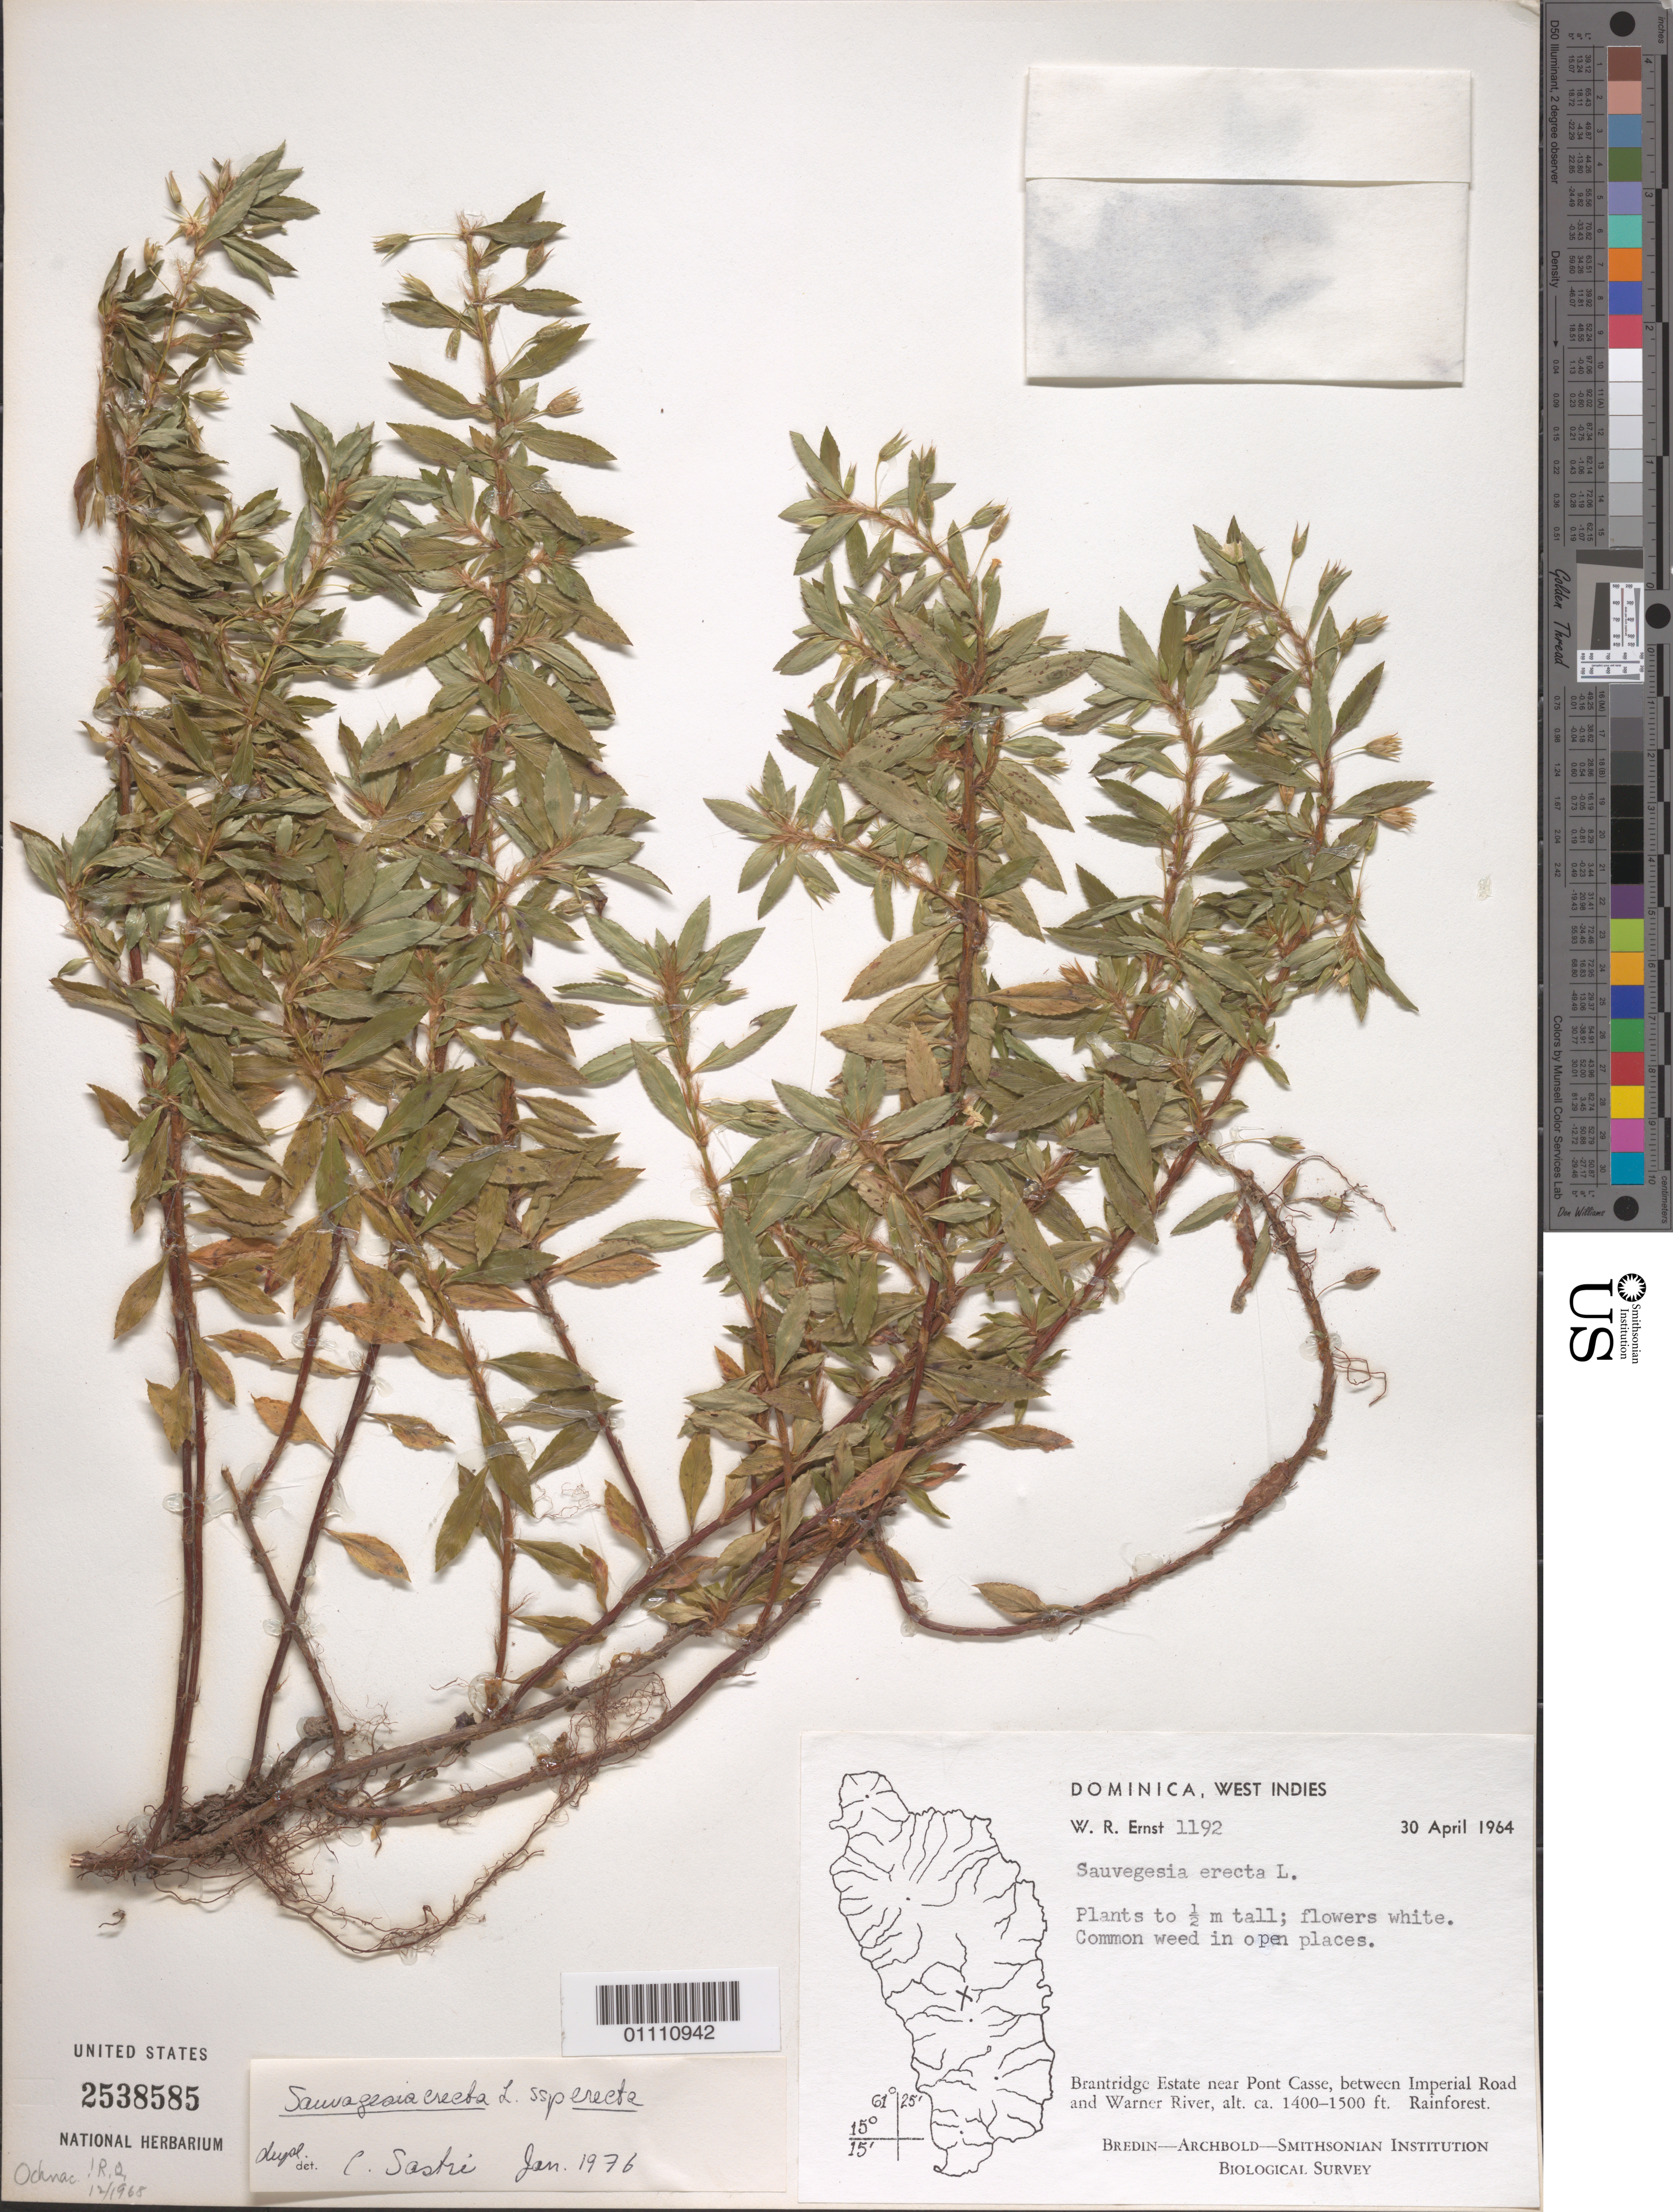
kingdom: Plantae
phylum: Tracheophyta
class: Magnoliopsida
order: Malpighiales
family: Ochnaceae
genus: Sauvagesia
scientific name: Sauvagesia erecta subsp. erecta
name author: L.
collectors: W. R. Ernst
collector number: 1192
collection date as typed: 30 Apr 1964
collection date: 1964-04-30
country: Dominica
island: Dominica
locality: Brantridge Estate near Pont Casse, between Imperial Road and Warner River, rainforest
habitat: common weed in open places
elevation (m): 427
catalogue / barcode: US 2538585